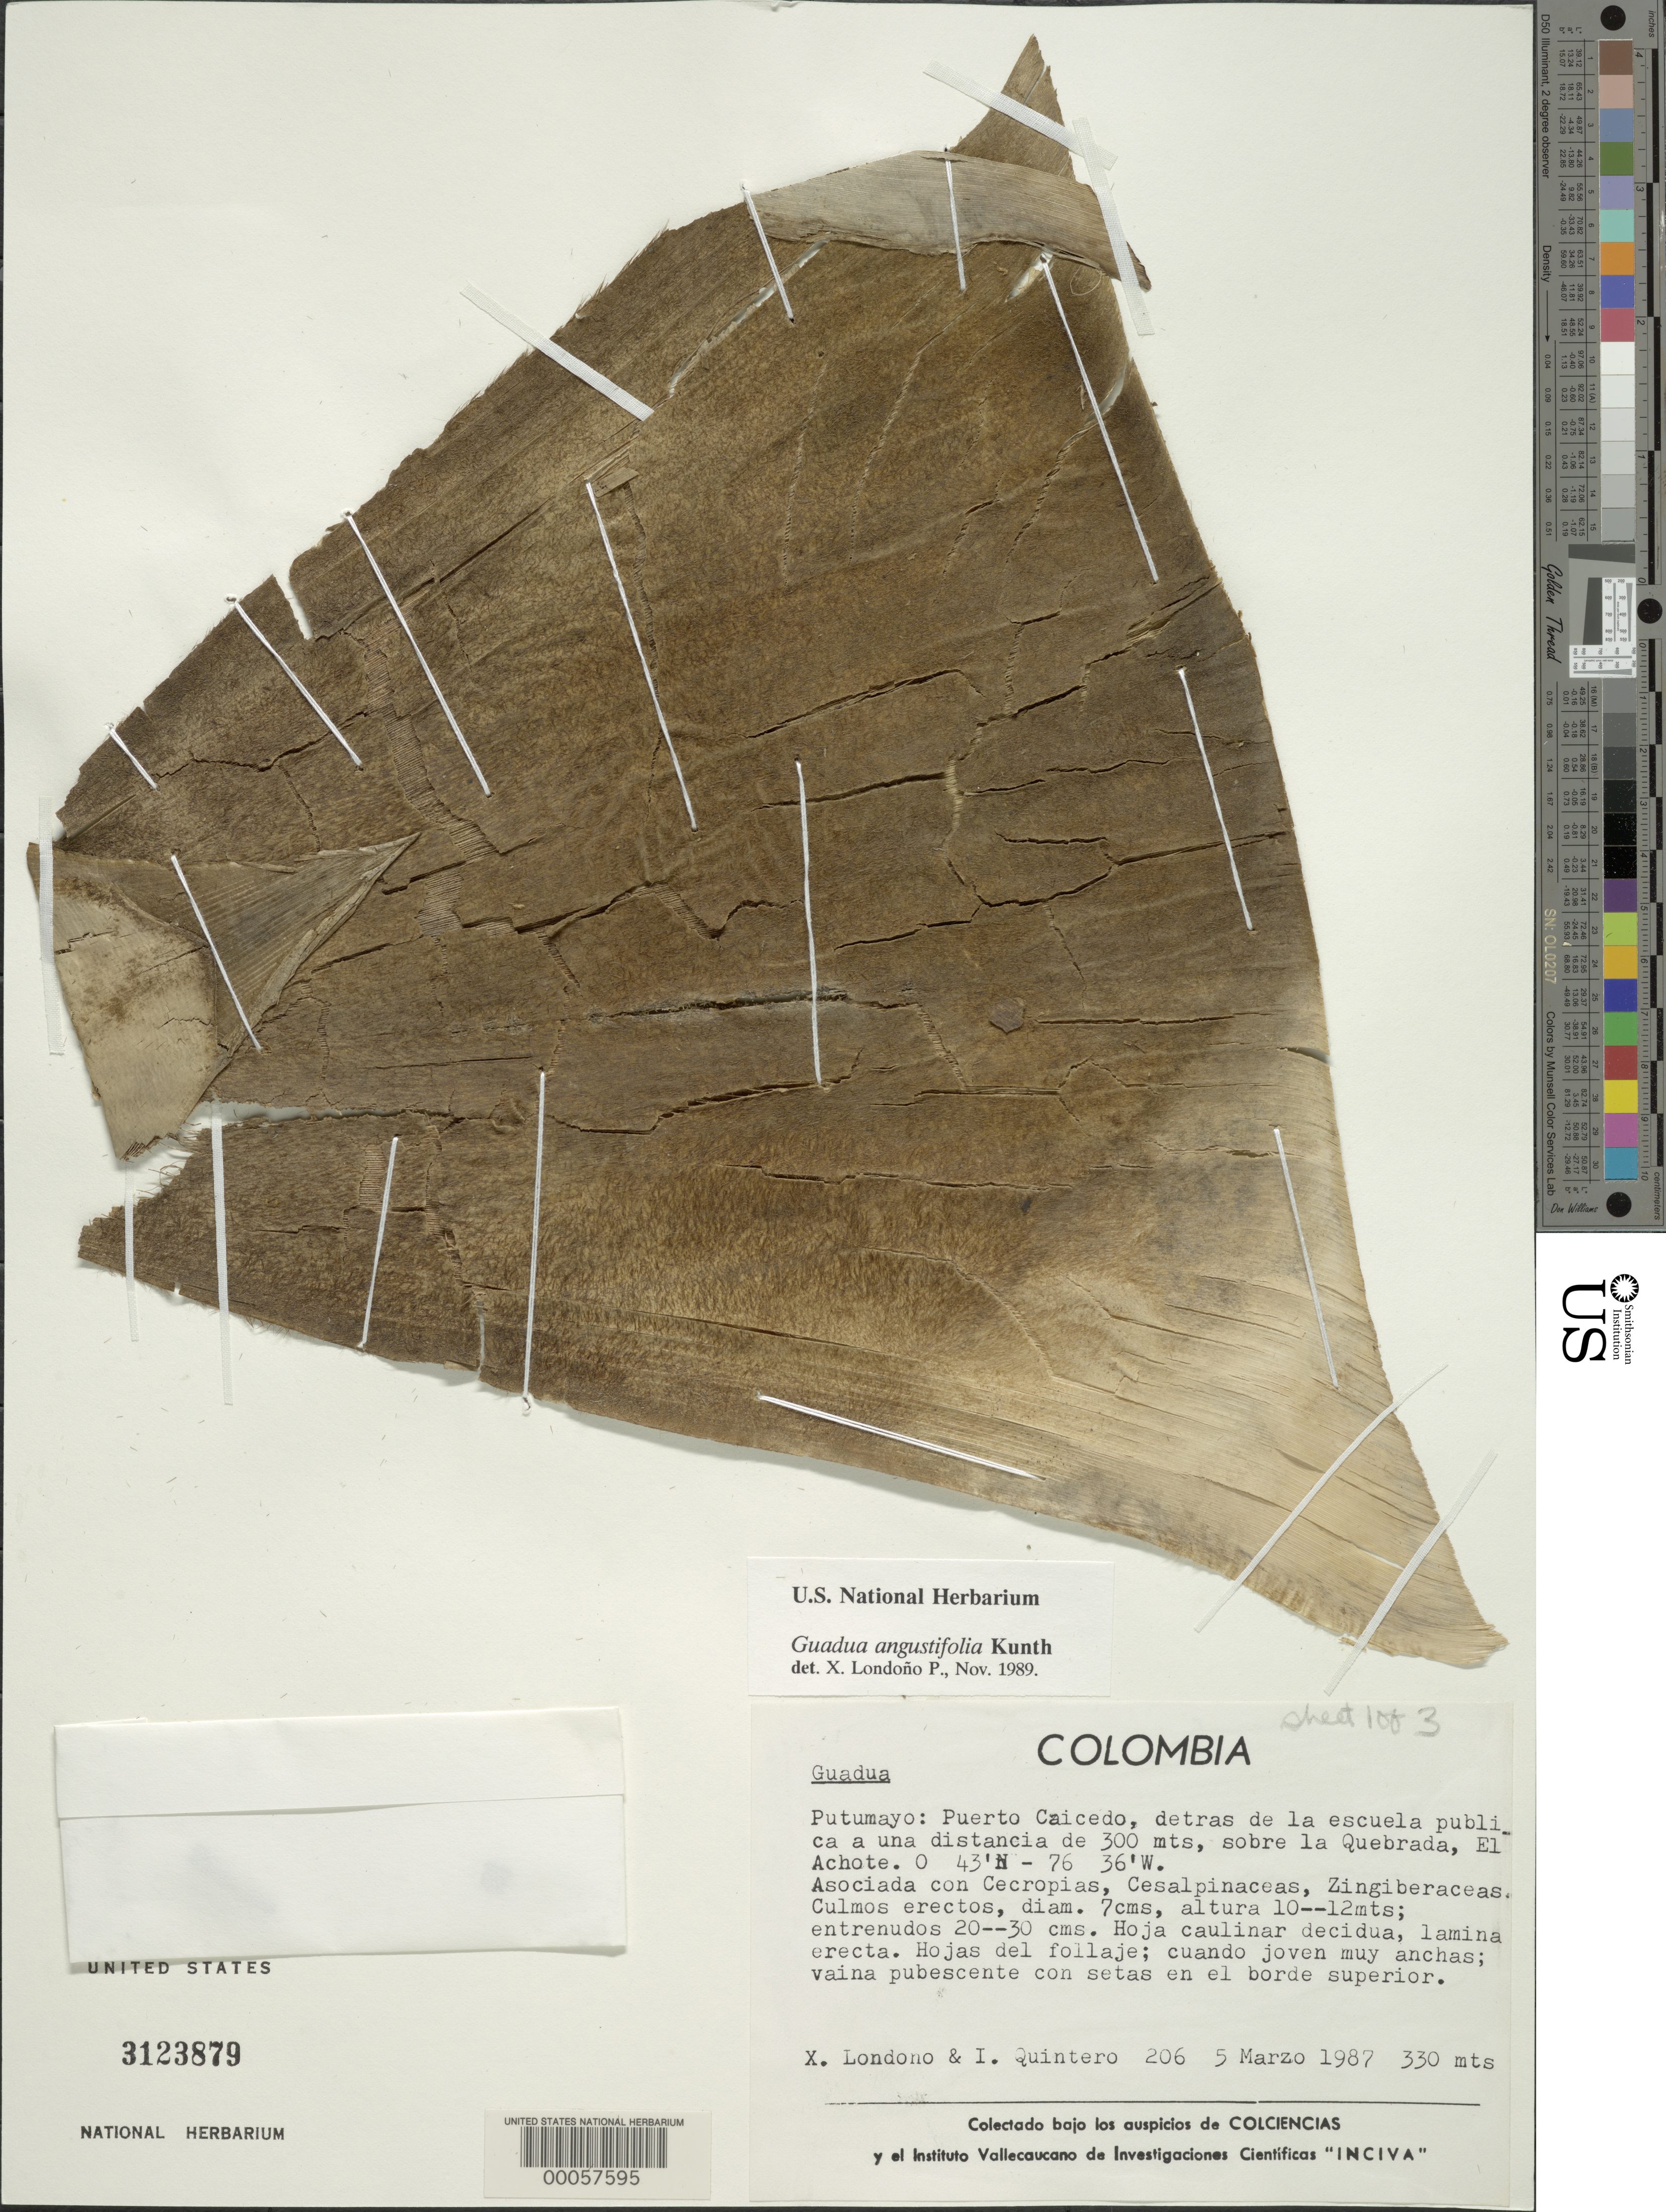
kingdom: Plantae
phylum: Tracheophyta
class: Liliopsida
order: Poales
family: Poaceae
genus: Guadua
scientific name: Guadua angustifolia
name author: Kunth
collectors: X. Londoño & I. Quintero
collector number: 206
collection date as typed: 05 Mar 1987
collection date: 1987-03-05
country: Colombia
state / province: Putumayo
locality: Puerta caicedo, behind the public school at a distance of 300 m near la Quebrada, El Achote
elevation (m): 330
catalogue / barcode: US 3123879